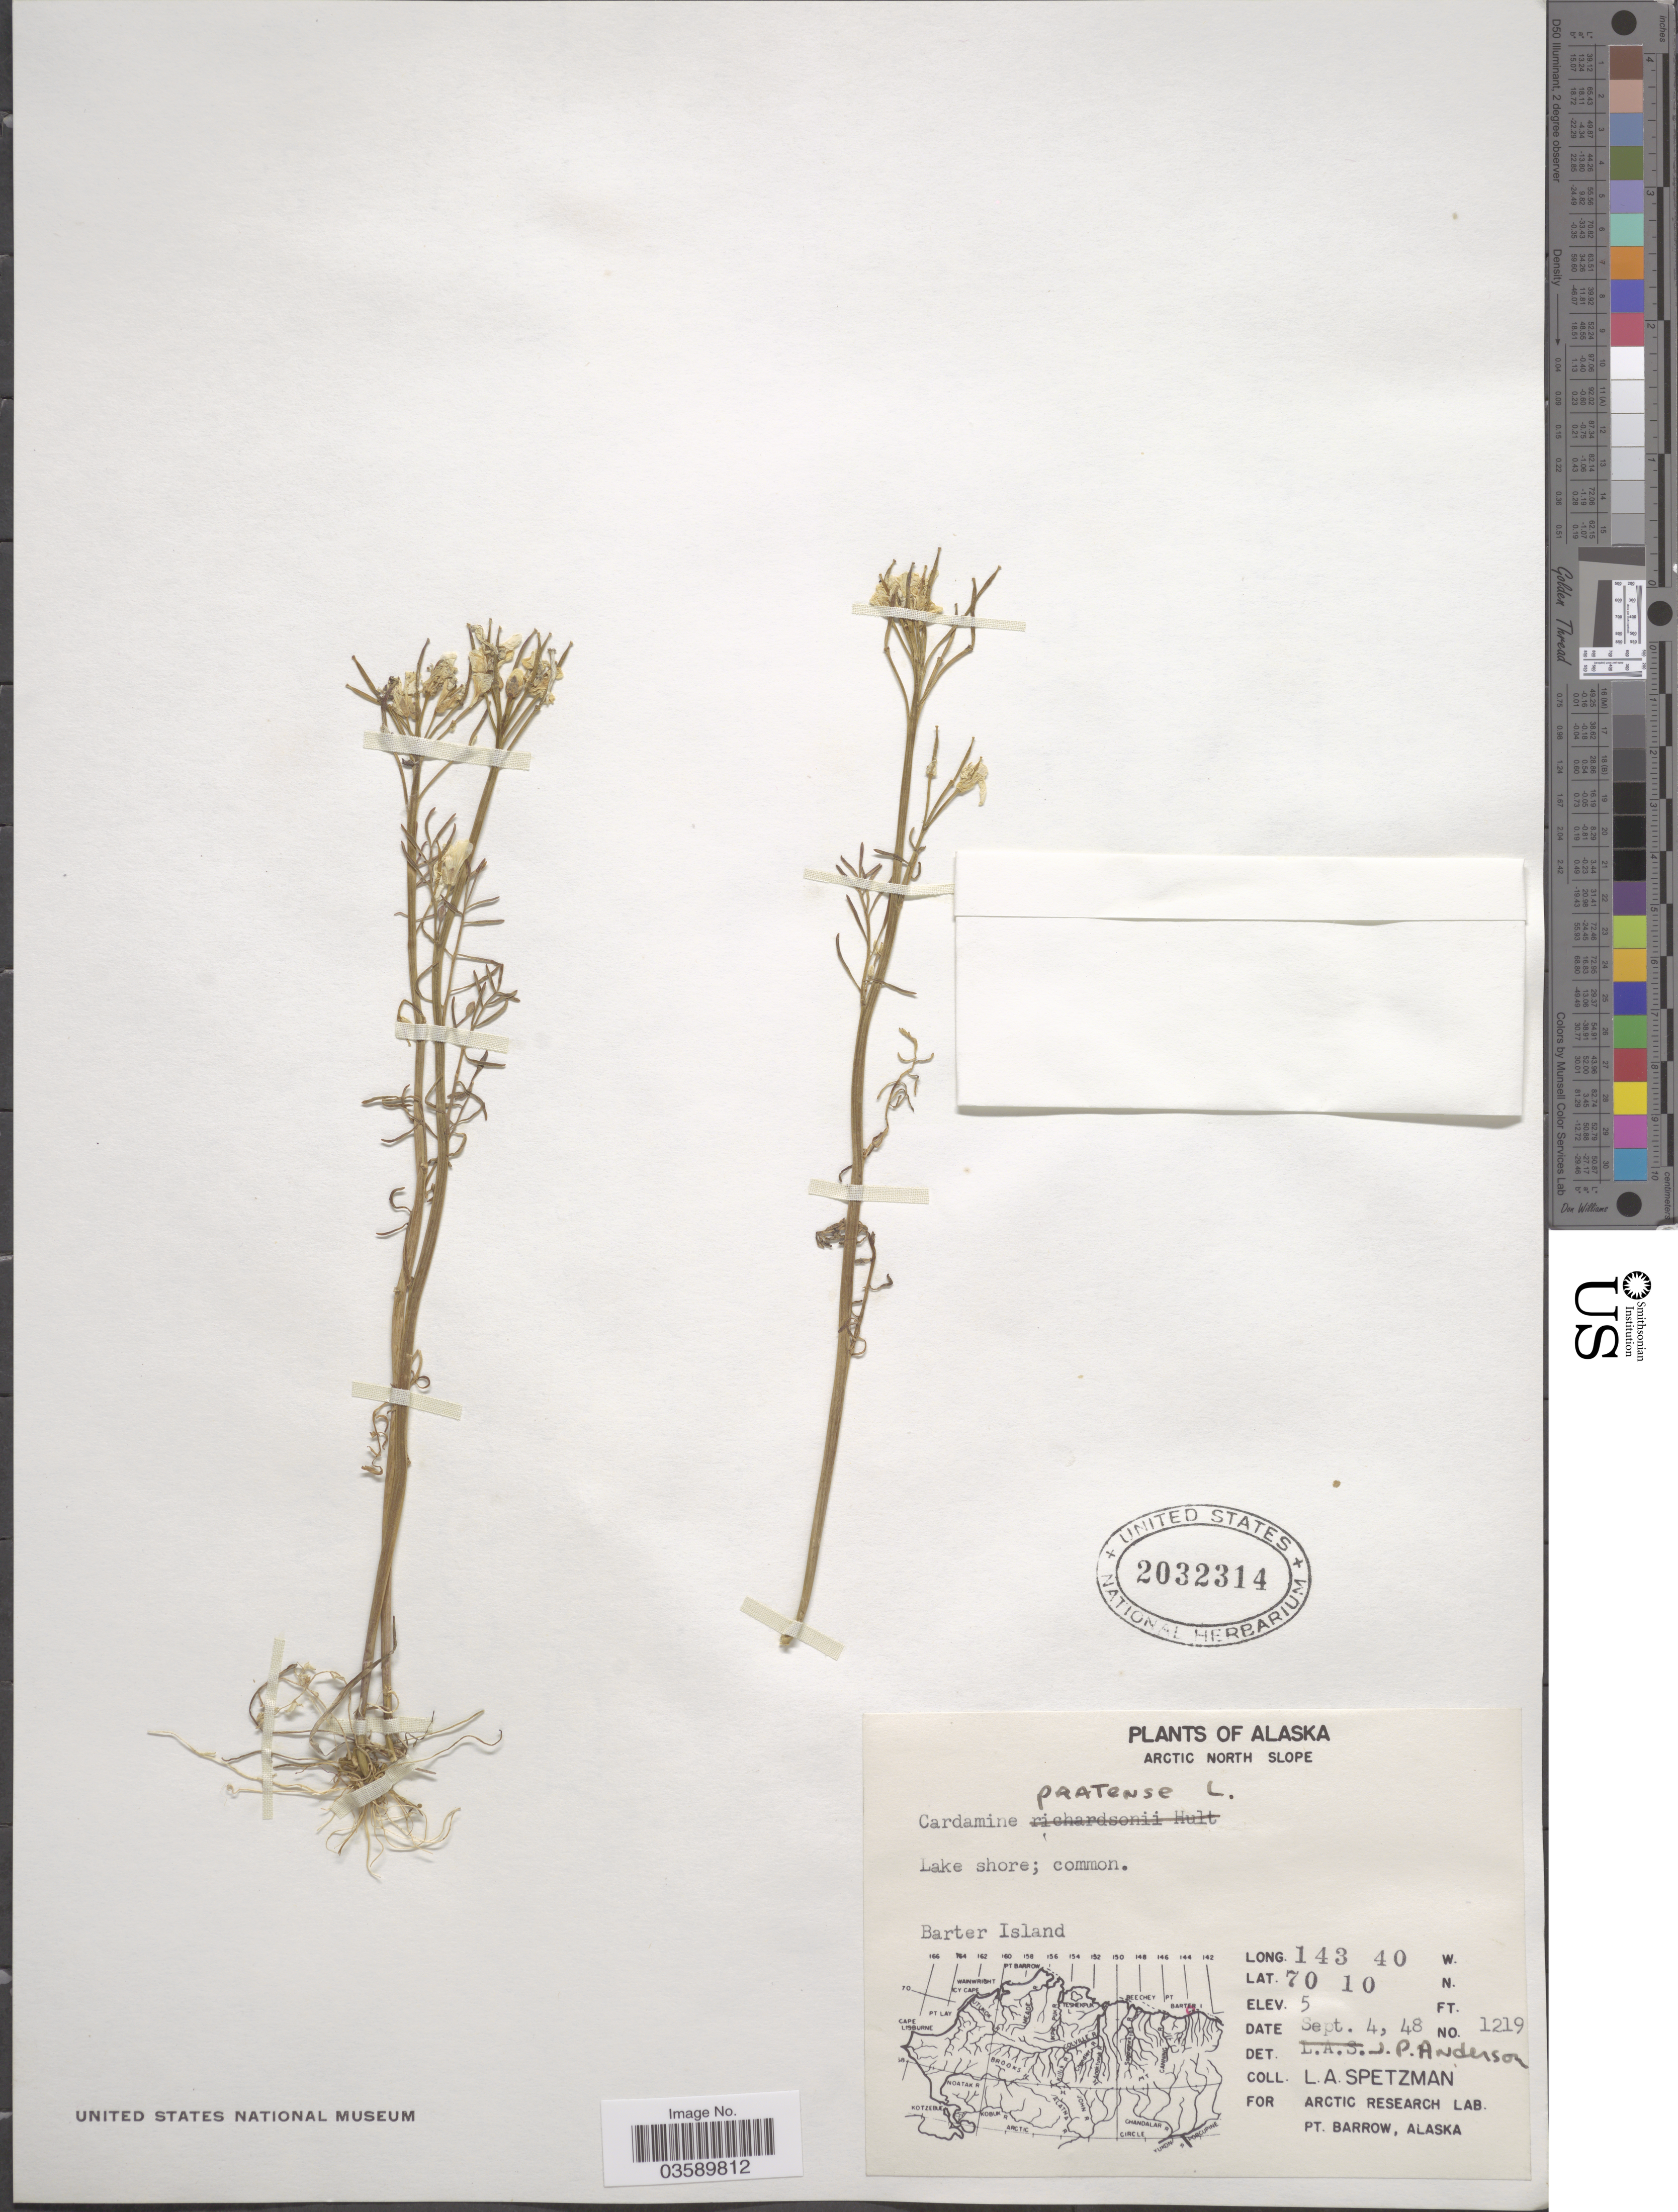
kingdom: Plantae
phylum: Tracheophyta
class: Magnoliopsida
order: Brassicales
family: Brassicaceae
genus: Cardamine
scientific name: Cardamine pratensis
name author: L.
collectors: L. Spetzman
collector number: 1219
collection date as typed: Transcribed d/m/y: 4/9/48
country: United States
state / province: Alaska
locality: Arctic North Slope. Barter Island.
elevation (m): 2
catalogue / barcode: US 2032314